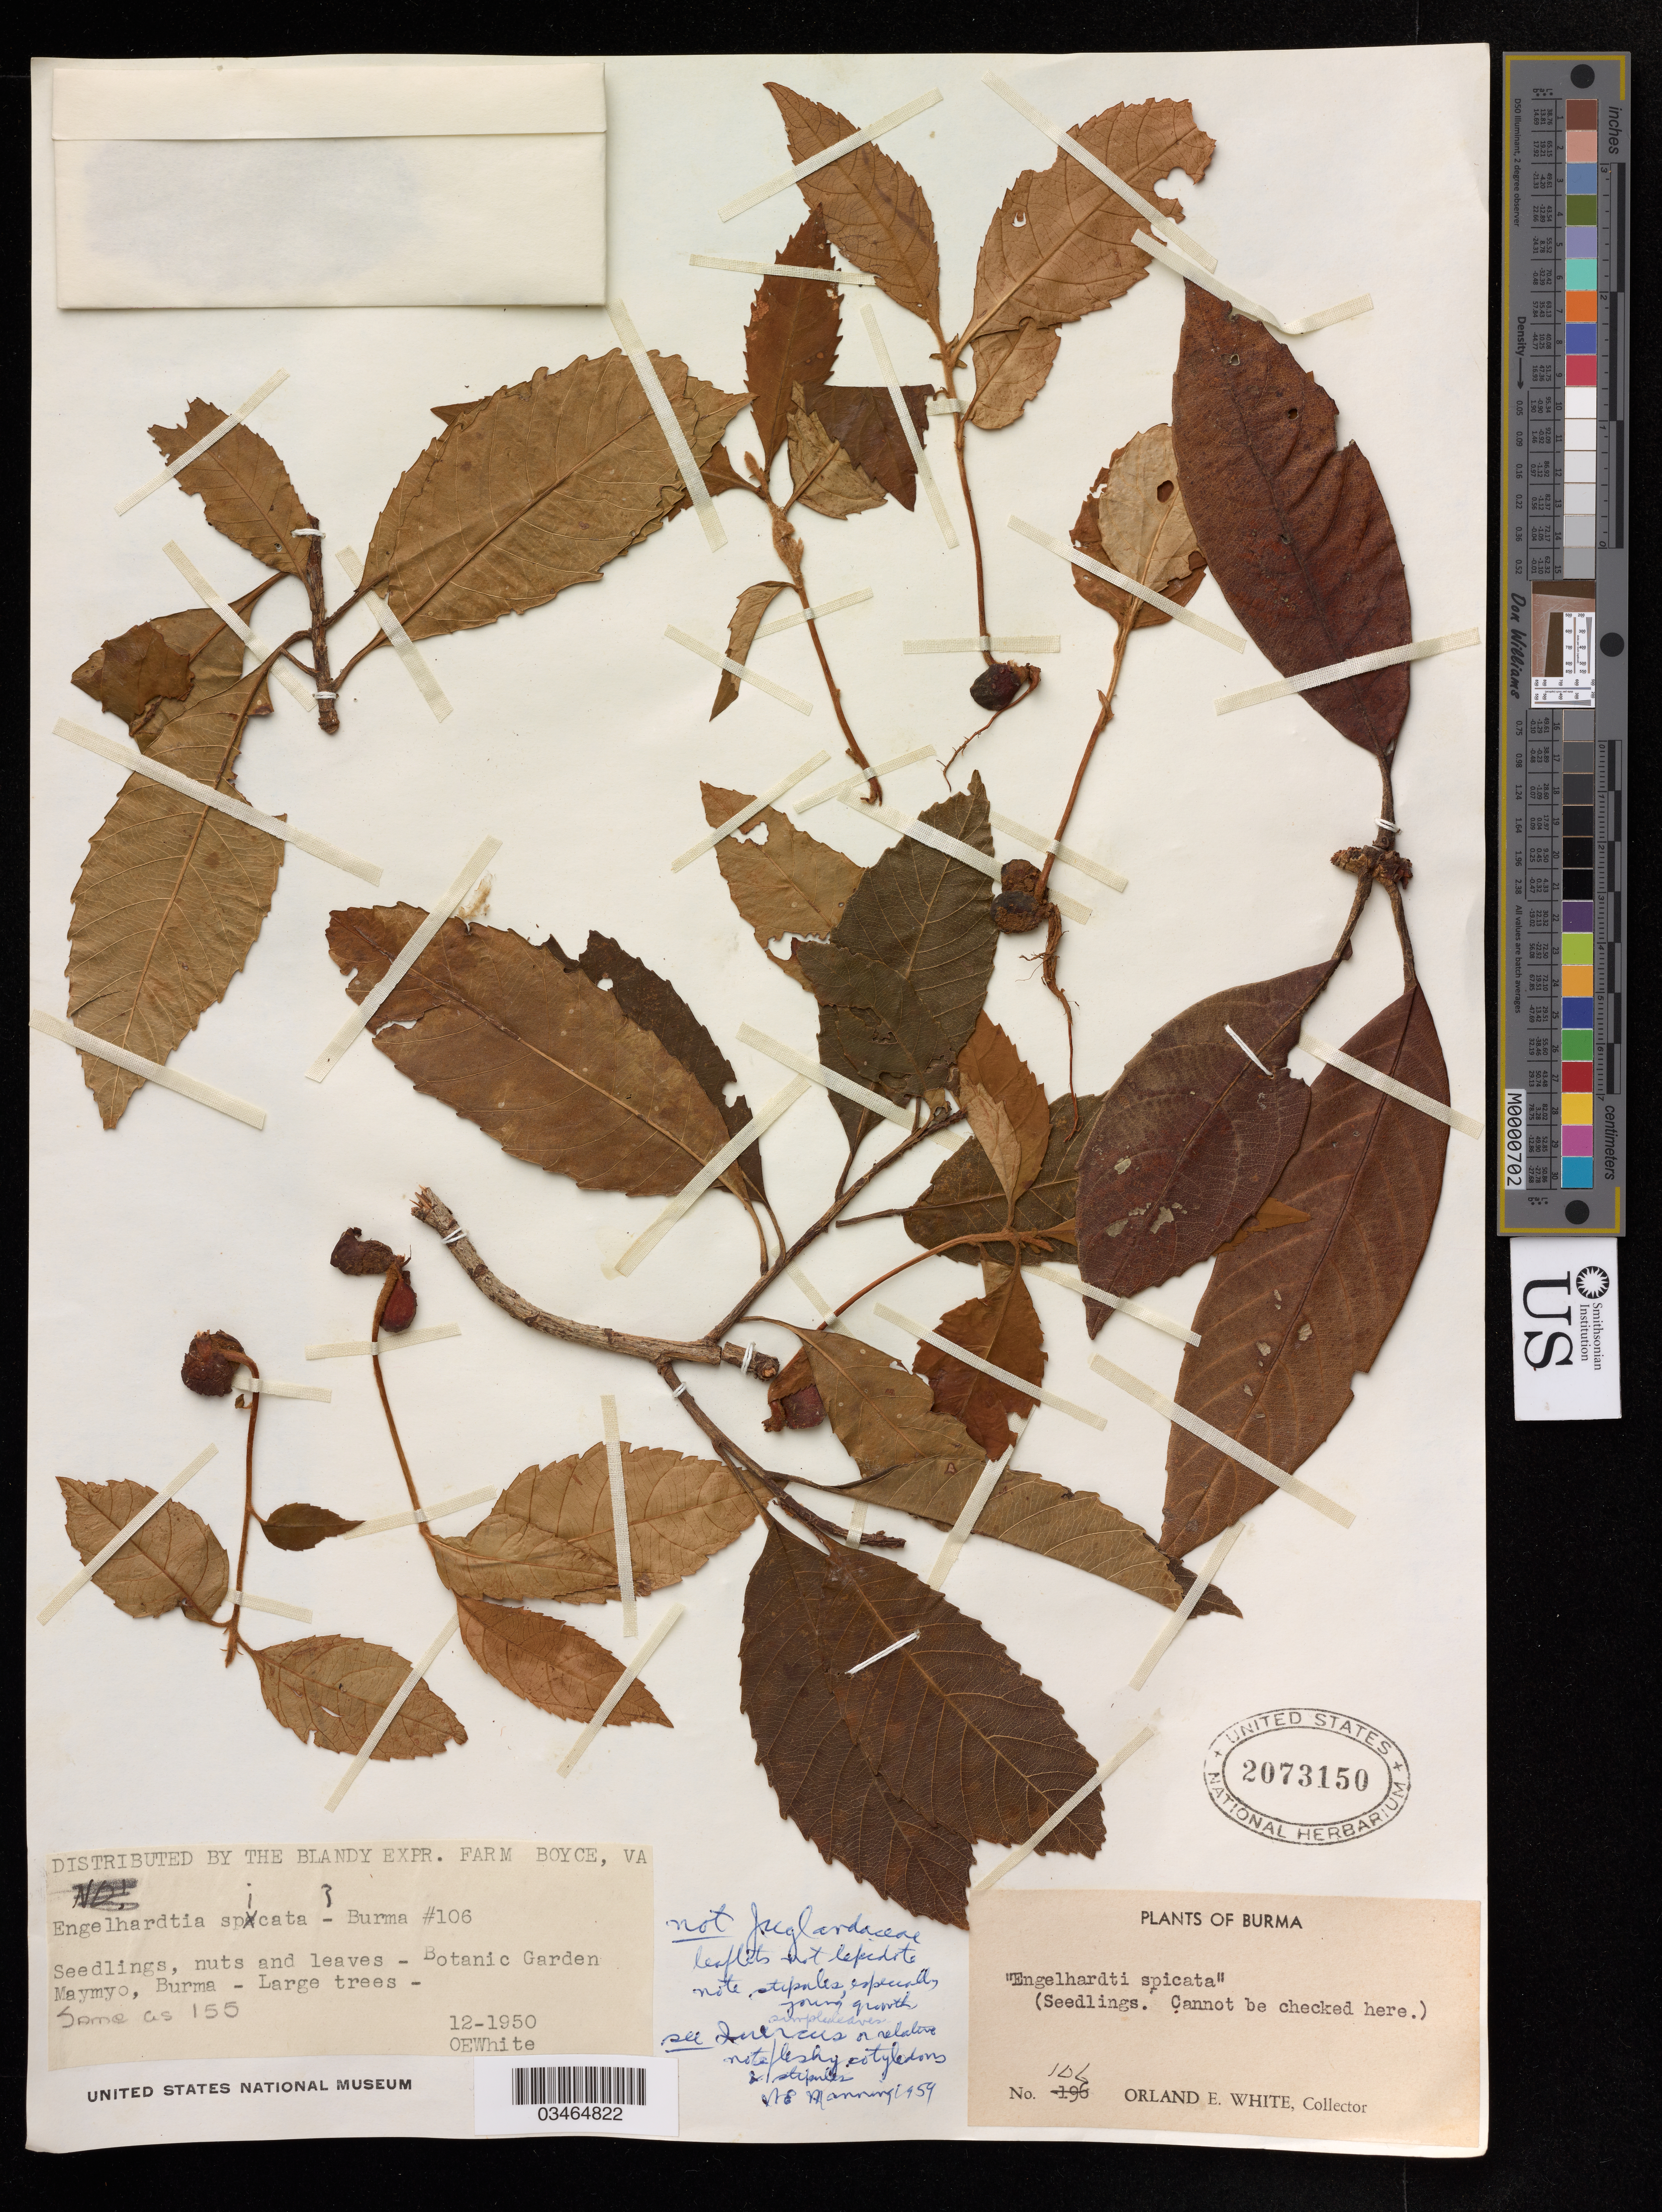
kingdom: Plantae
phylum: Tracheophyta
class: Magnoliopsida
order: Fagales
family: Fagaceae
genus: Quercus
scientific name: Quercus sp.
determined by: Strong, Mark T., (BOT), Smithsonian Institution - National Museum of Natural History (UNITED STATES)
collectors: O. E. White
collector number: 106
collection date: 1950-12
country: Myanmar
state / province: Mandalay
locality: Burma.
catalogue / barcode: US 2073150